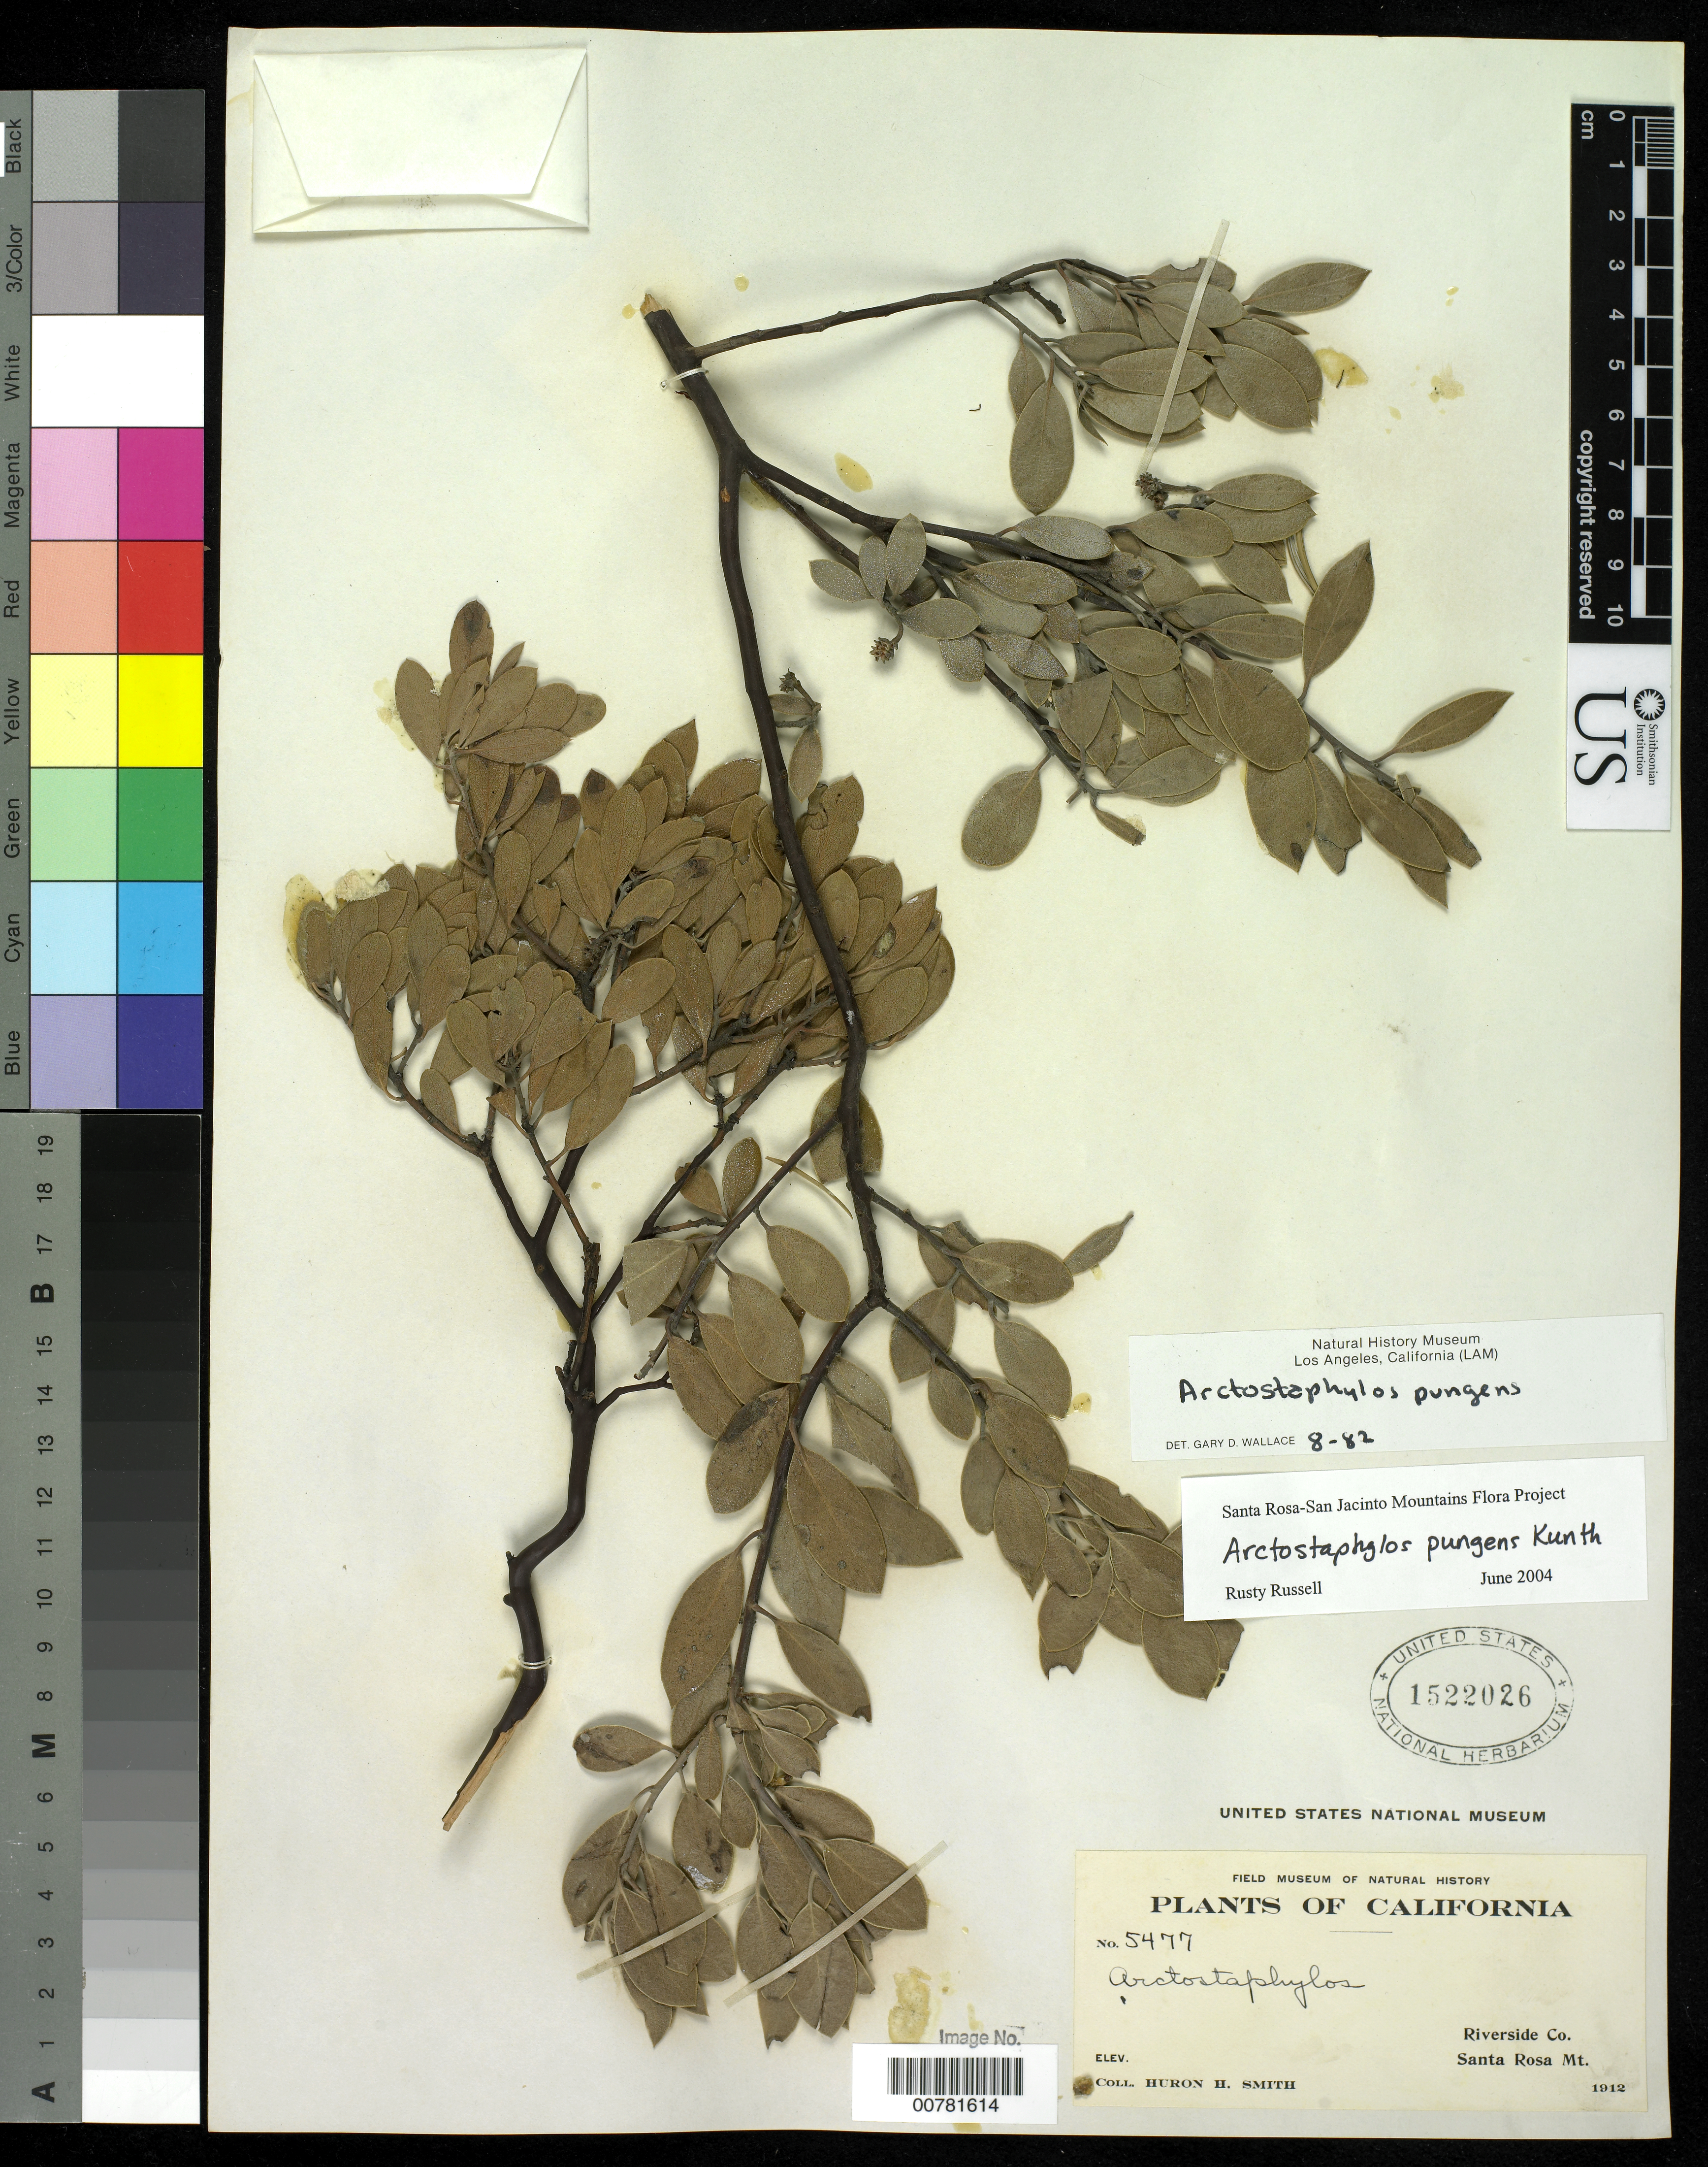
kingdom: Plantae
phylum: Tracheophyta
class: Magnoliopsida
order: Ericales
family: Ericaceae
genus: Arctostaphylos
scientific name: Arctostaphylos pungens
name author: Kunth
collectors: Huron H. Smith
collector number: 5477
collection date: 1912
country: United States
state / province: California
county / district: Riverside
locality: Riverside Co. Santa Rosa Mt.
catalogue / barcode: US 1522026